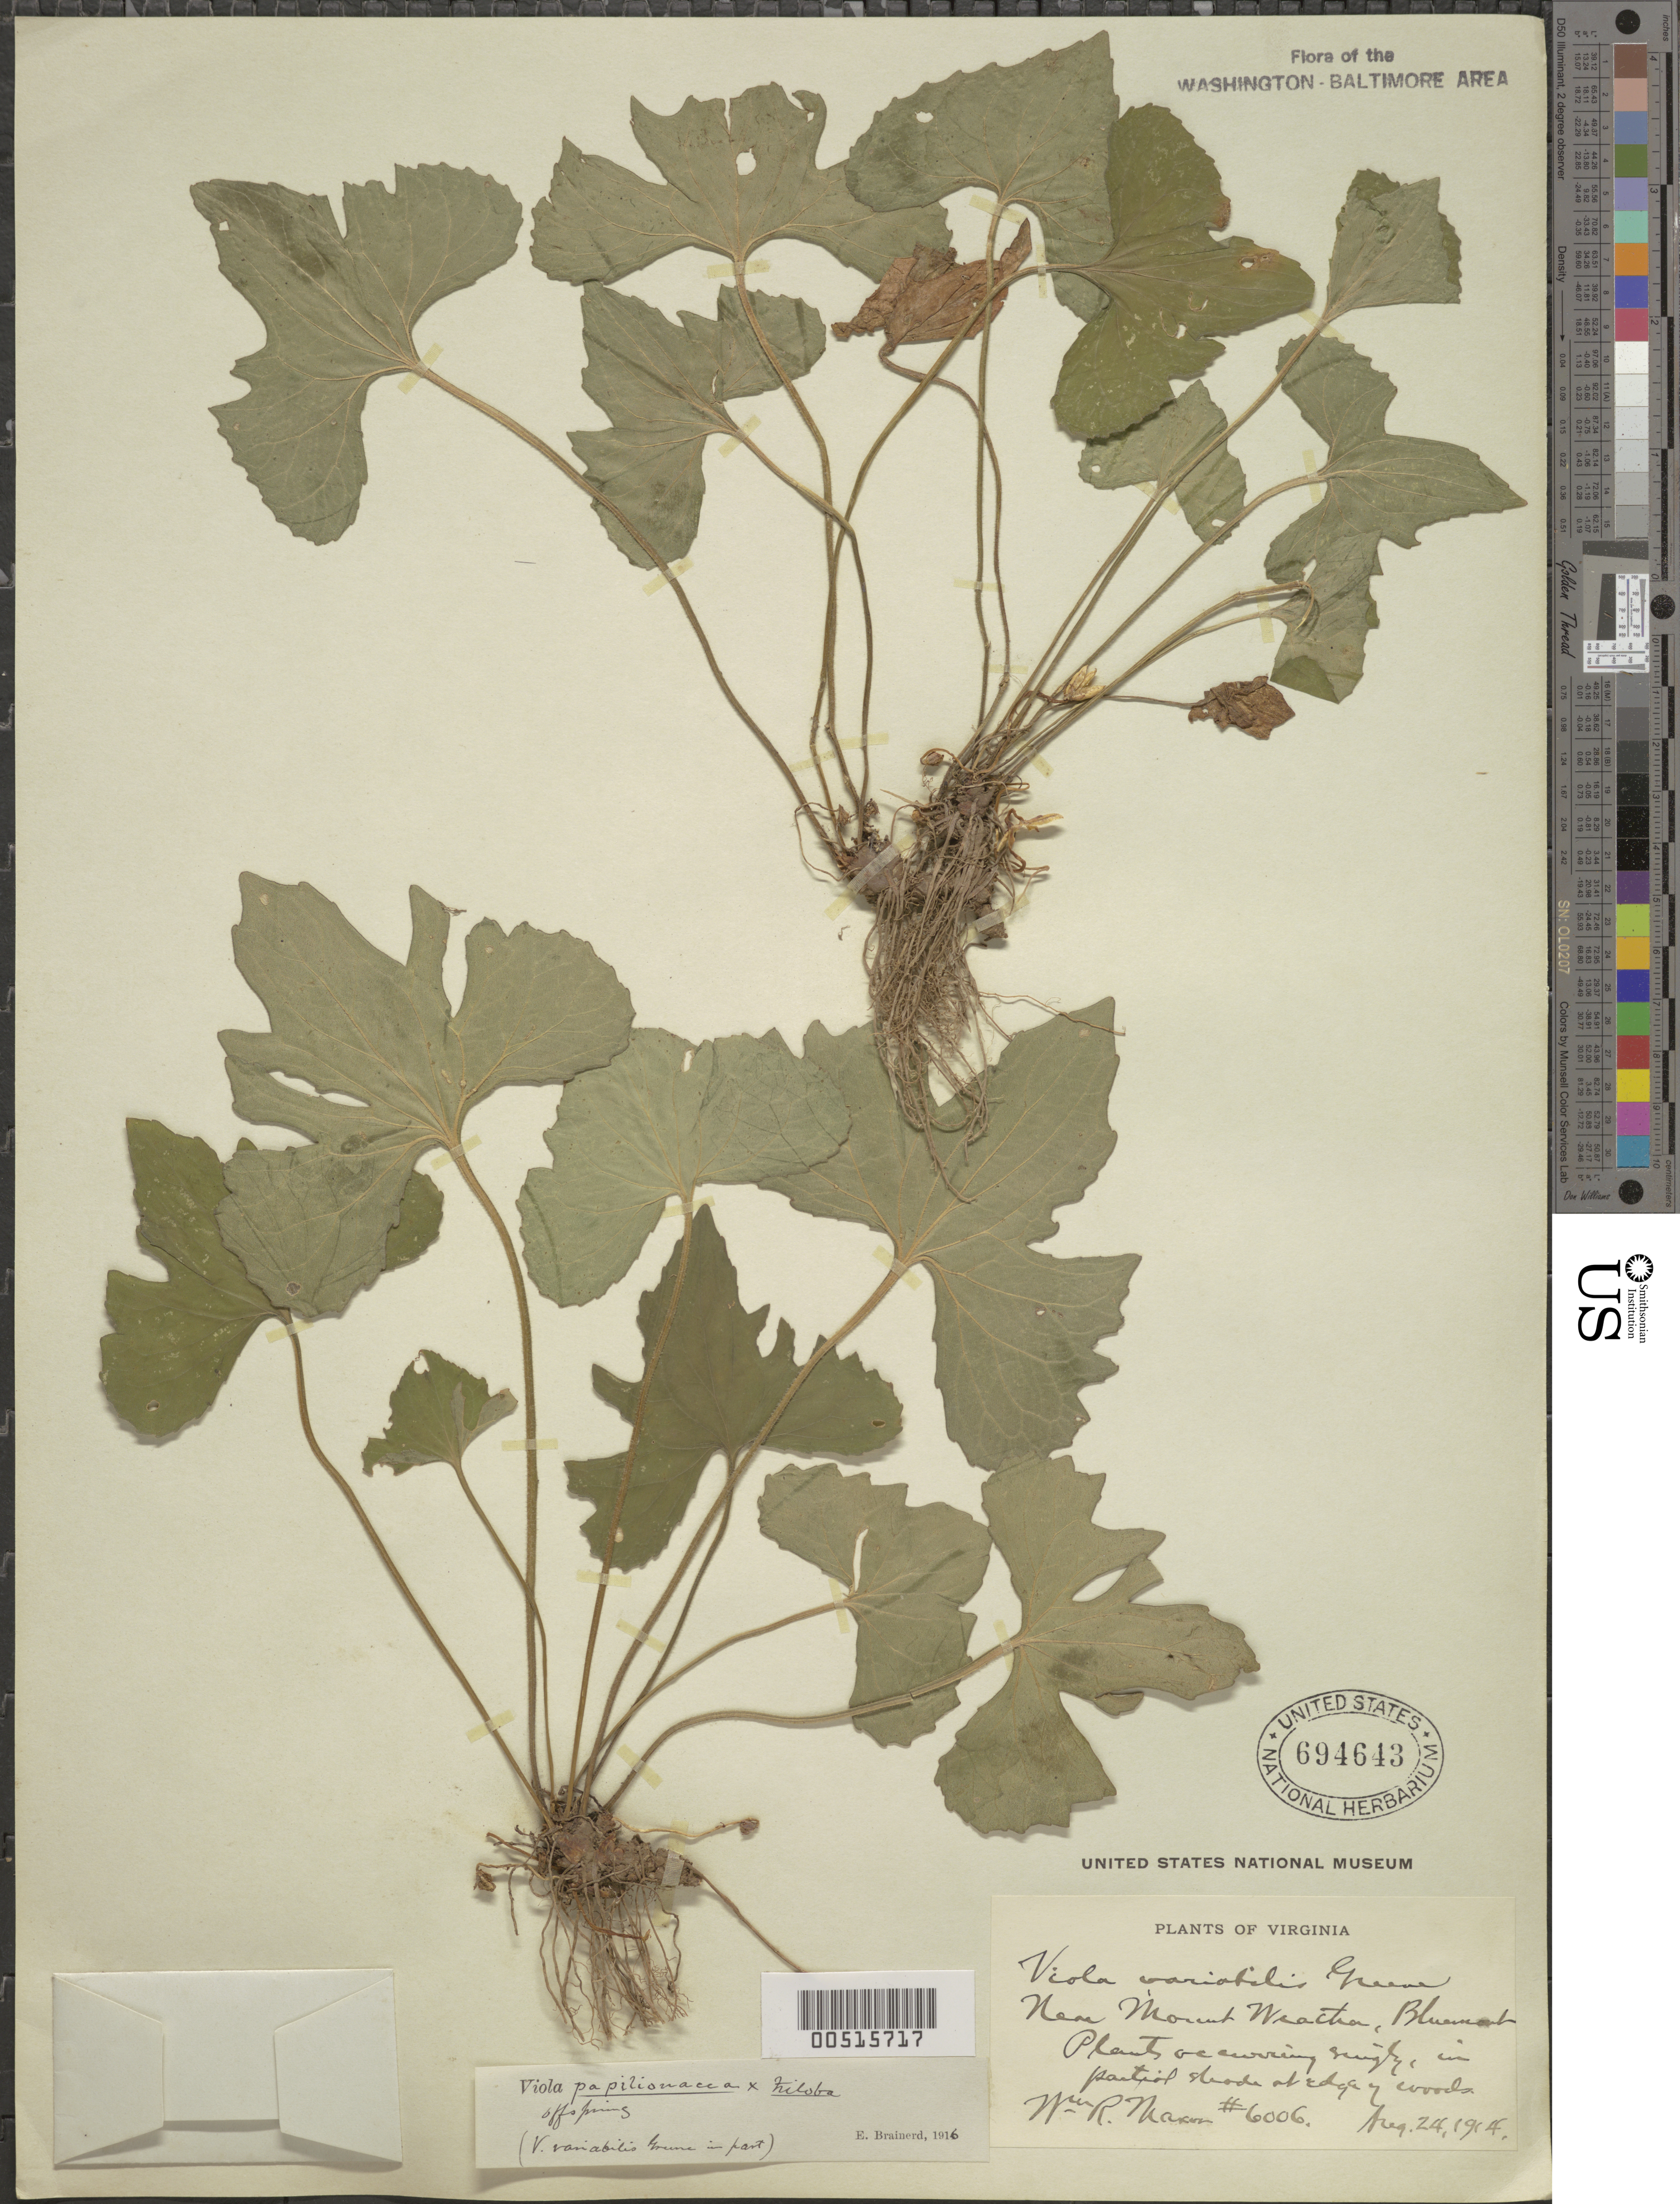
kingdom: Plantae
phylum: Tracheophyta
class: Magnoliopsida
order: Malpighiales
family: Violaceae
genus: Viola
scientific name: Viola sororia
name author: Willd.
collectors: W. R. Maxon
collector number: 6006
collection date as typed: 24 Aug 1914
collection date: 1914-08-24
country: United States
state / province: Virginia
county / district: Loudoun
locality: Bluemont, near Mount Weather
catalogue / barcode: US 694643